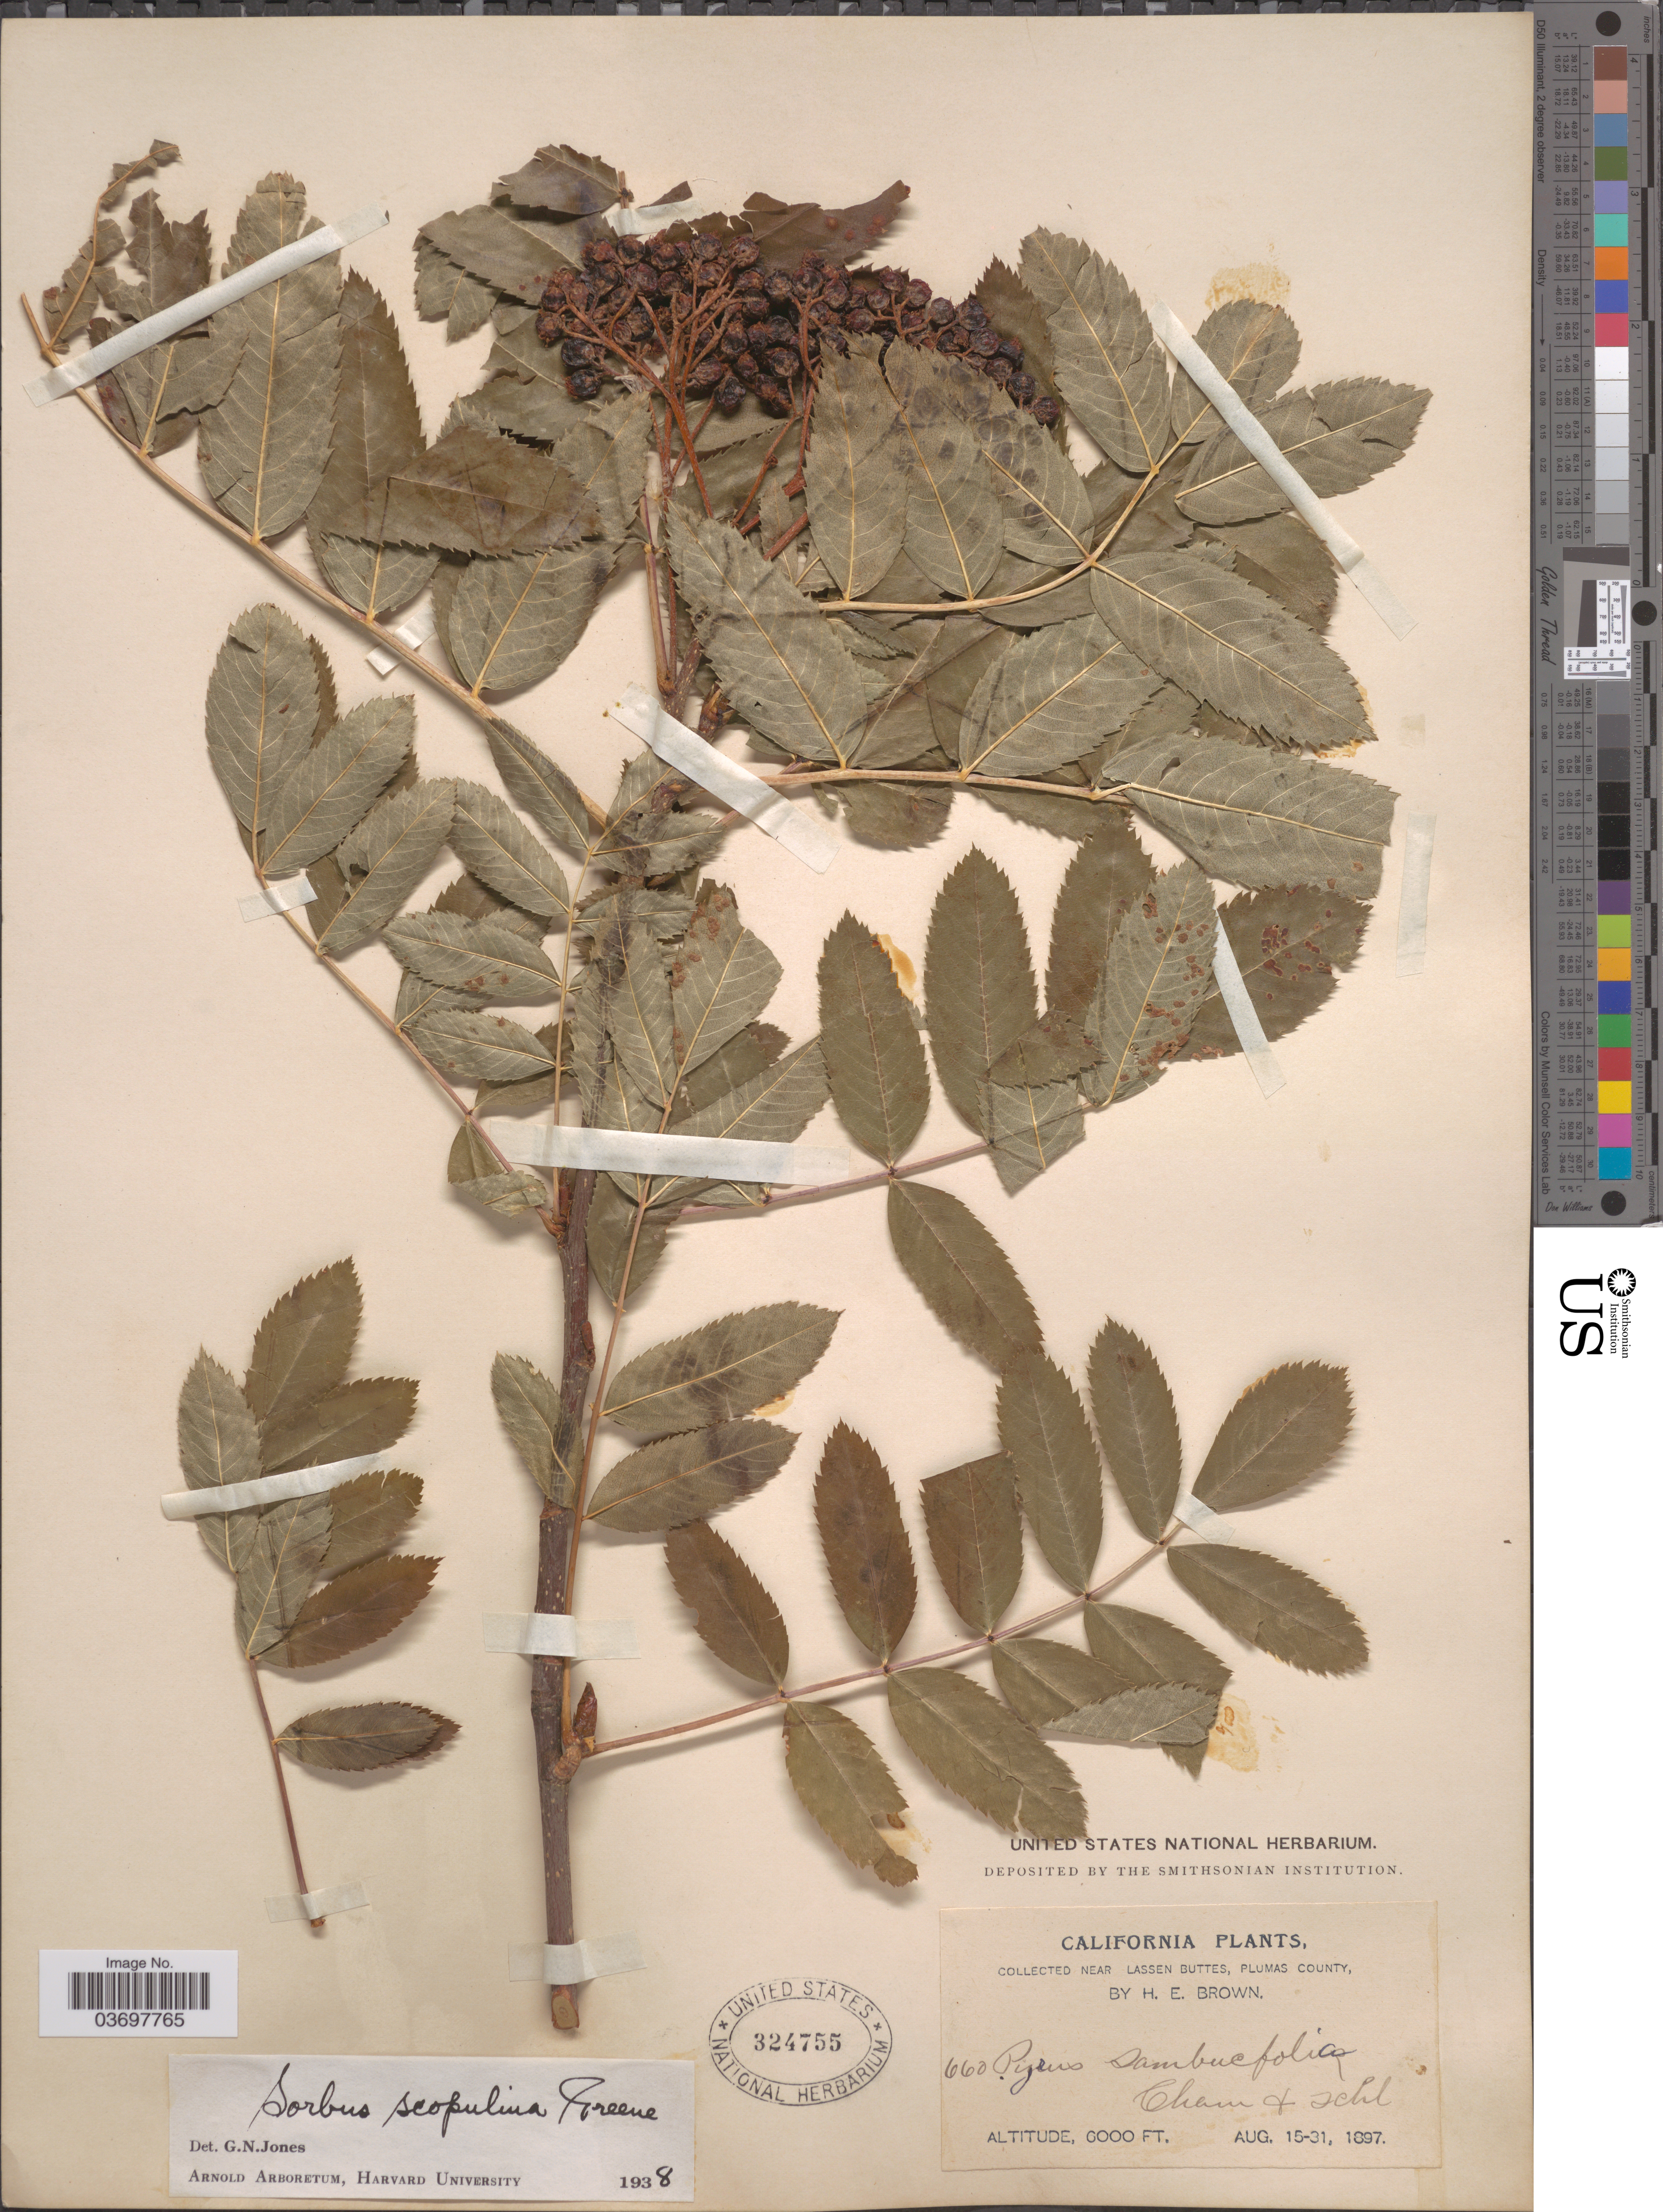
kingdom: Plantae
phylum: Tracheophyta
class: Magnoliopsida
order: Rosales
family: Rosaceae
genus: Sorbus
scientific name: Sorbus scopulina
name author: Greene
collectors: H. E. Brown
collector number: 660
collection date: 1897-08-15/1897-08-31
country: United States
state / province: California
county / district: Plumas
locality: Near Lassen Buttes, Plumas County.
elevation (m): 1829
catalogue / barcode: US 324755